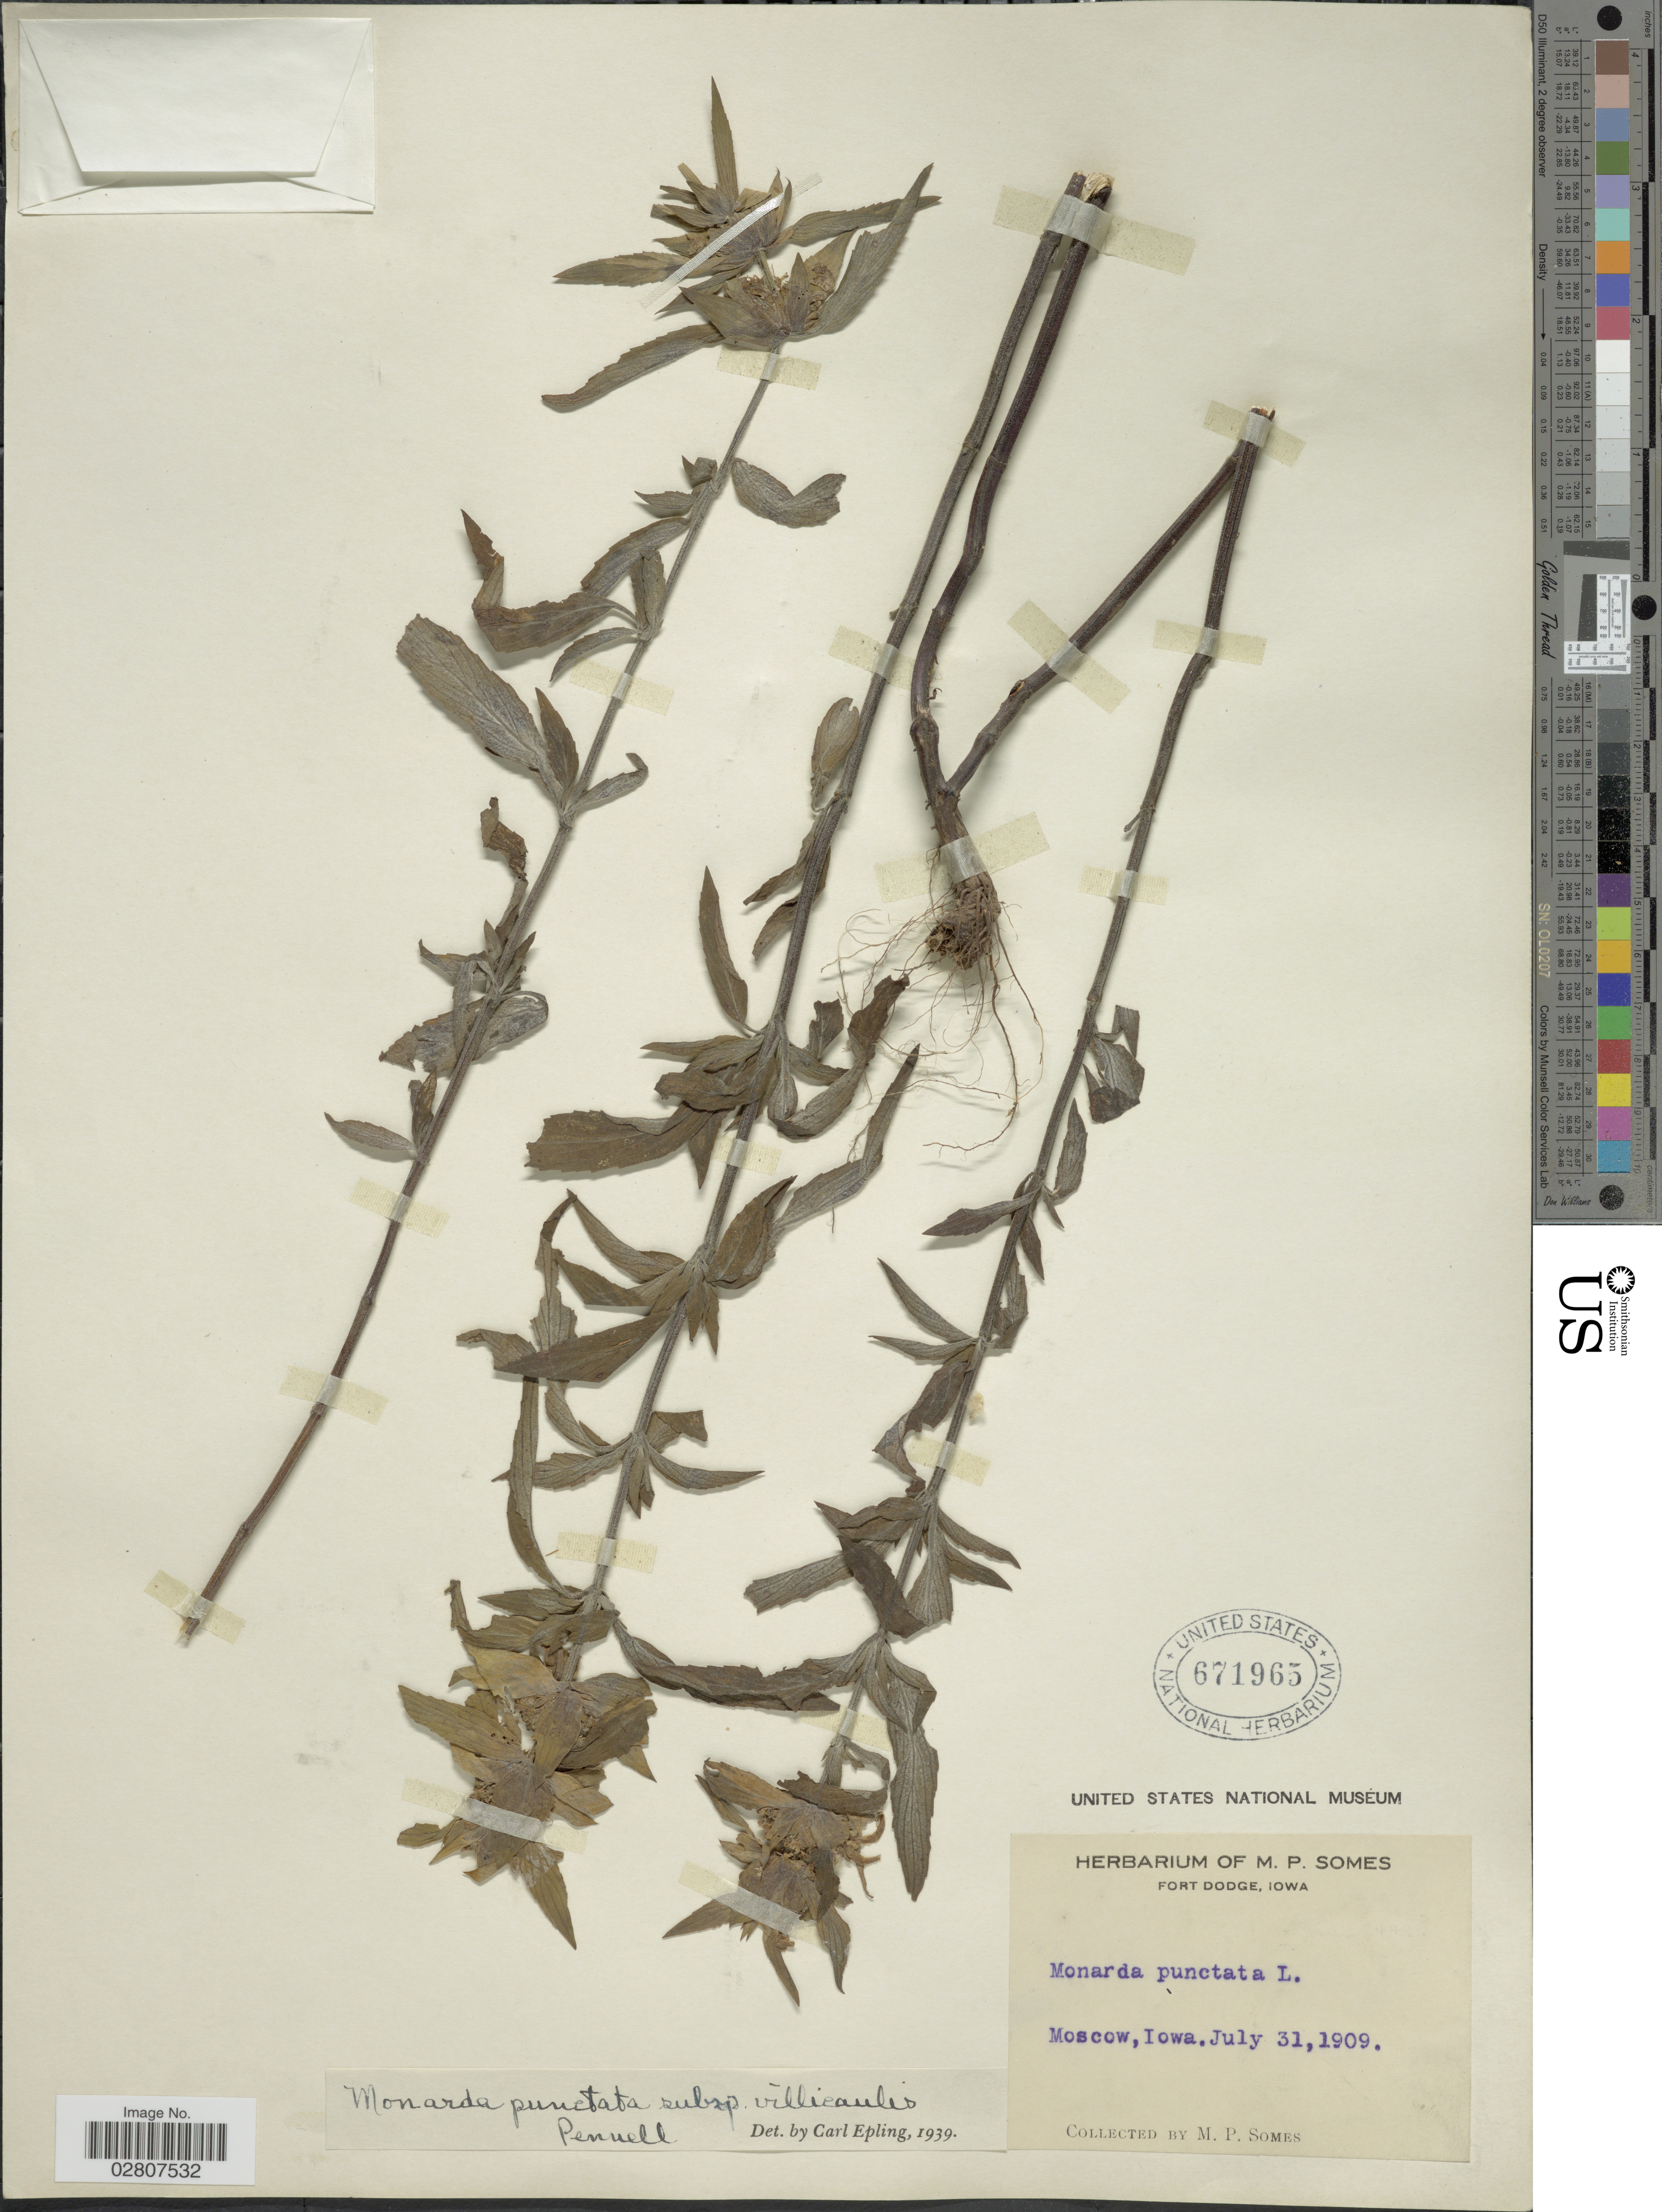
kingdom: Plantae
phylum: Tracheophyta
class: Magnoliopsida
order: Lamiales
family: Lamiaceae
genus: Monarda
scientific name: Monarda punctata var. villicaulis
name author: (Pennell) Shinners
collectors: M. Somes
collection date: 1909-07-31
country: United States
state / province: Iowa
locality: Moscow.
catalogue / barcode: US 671965